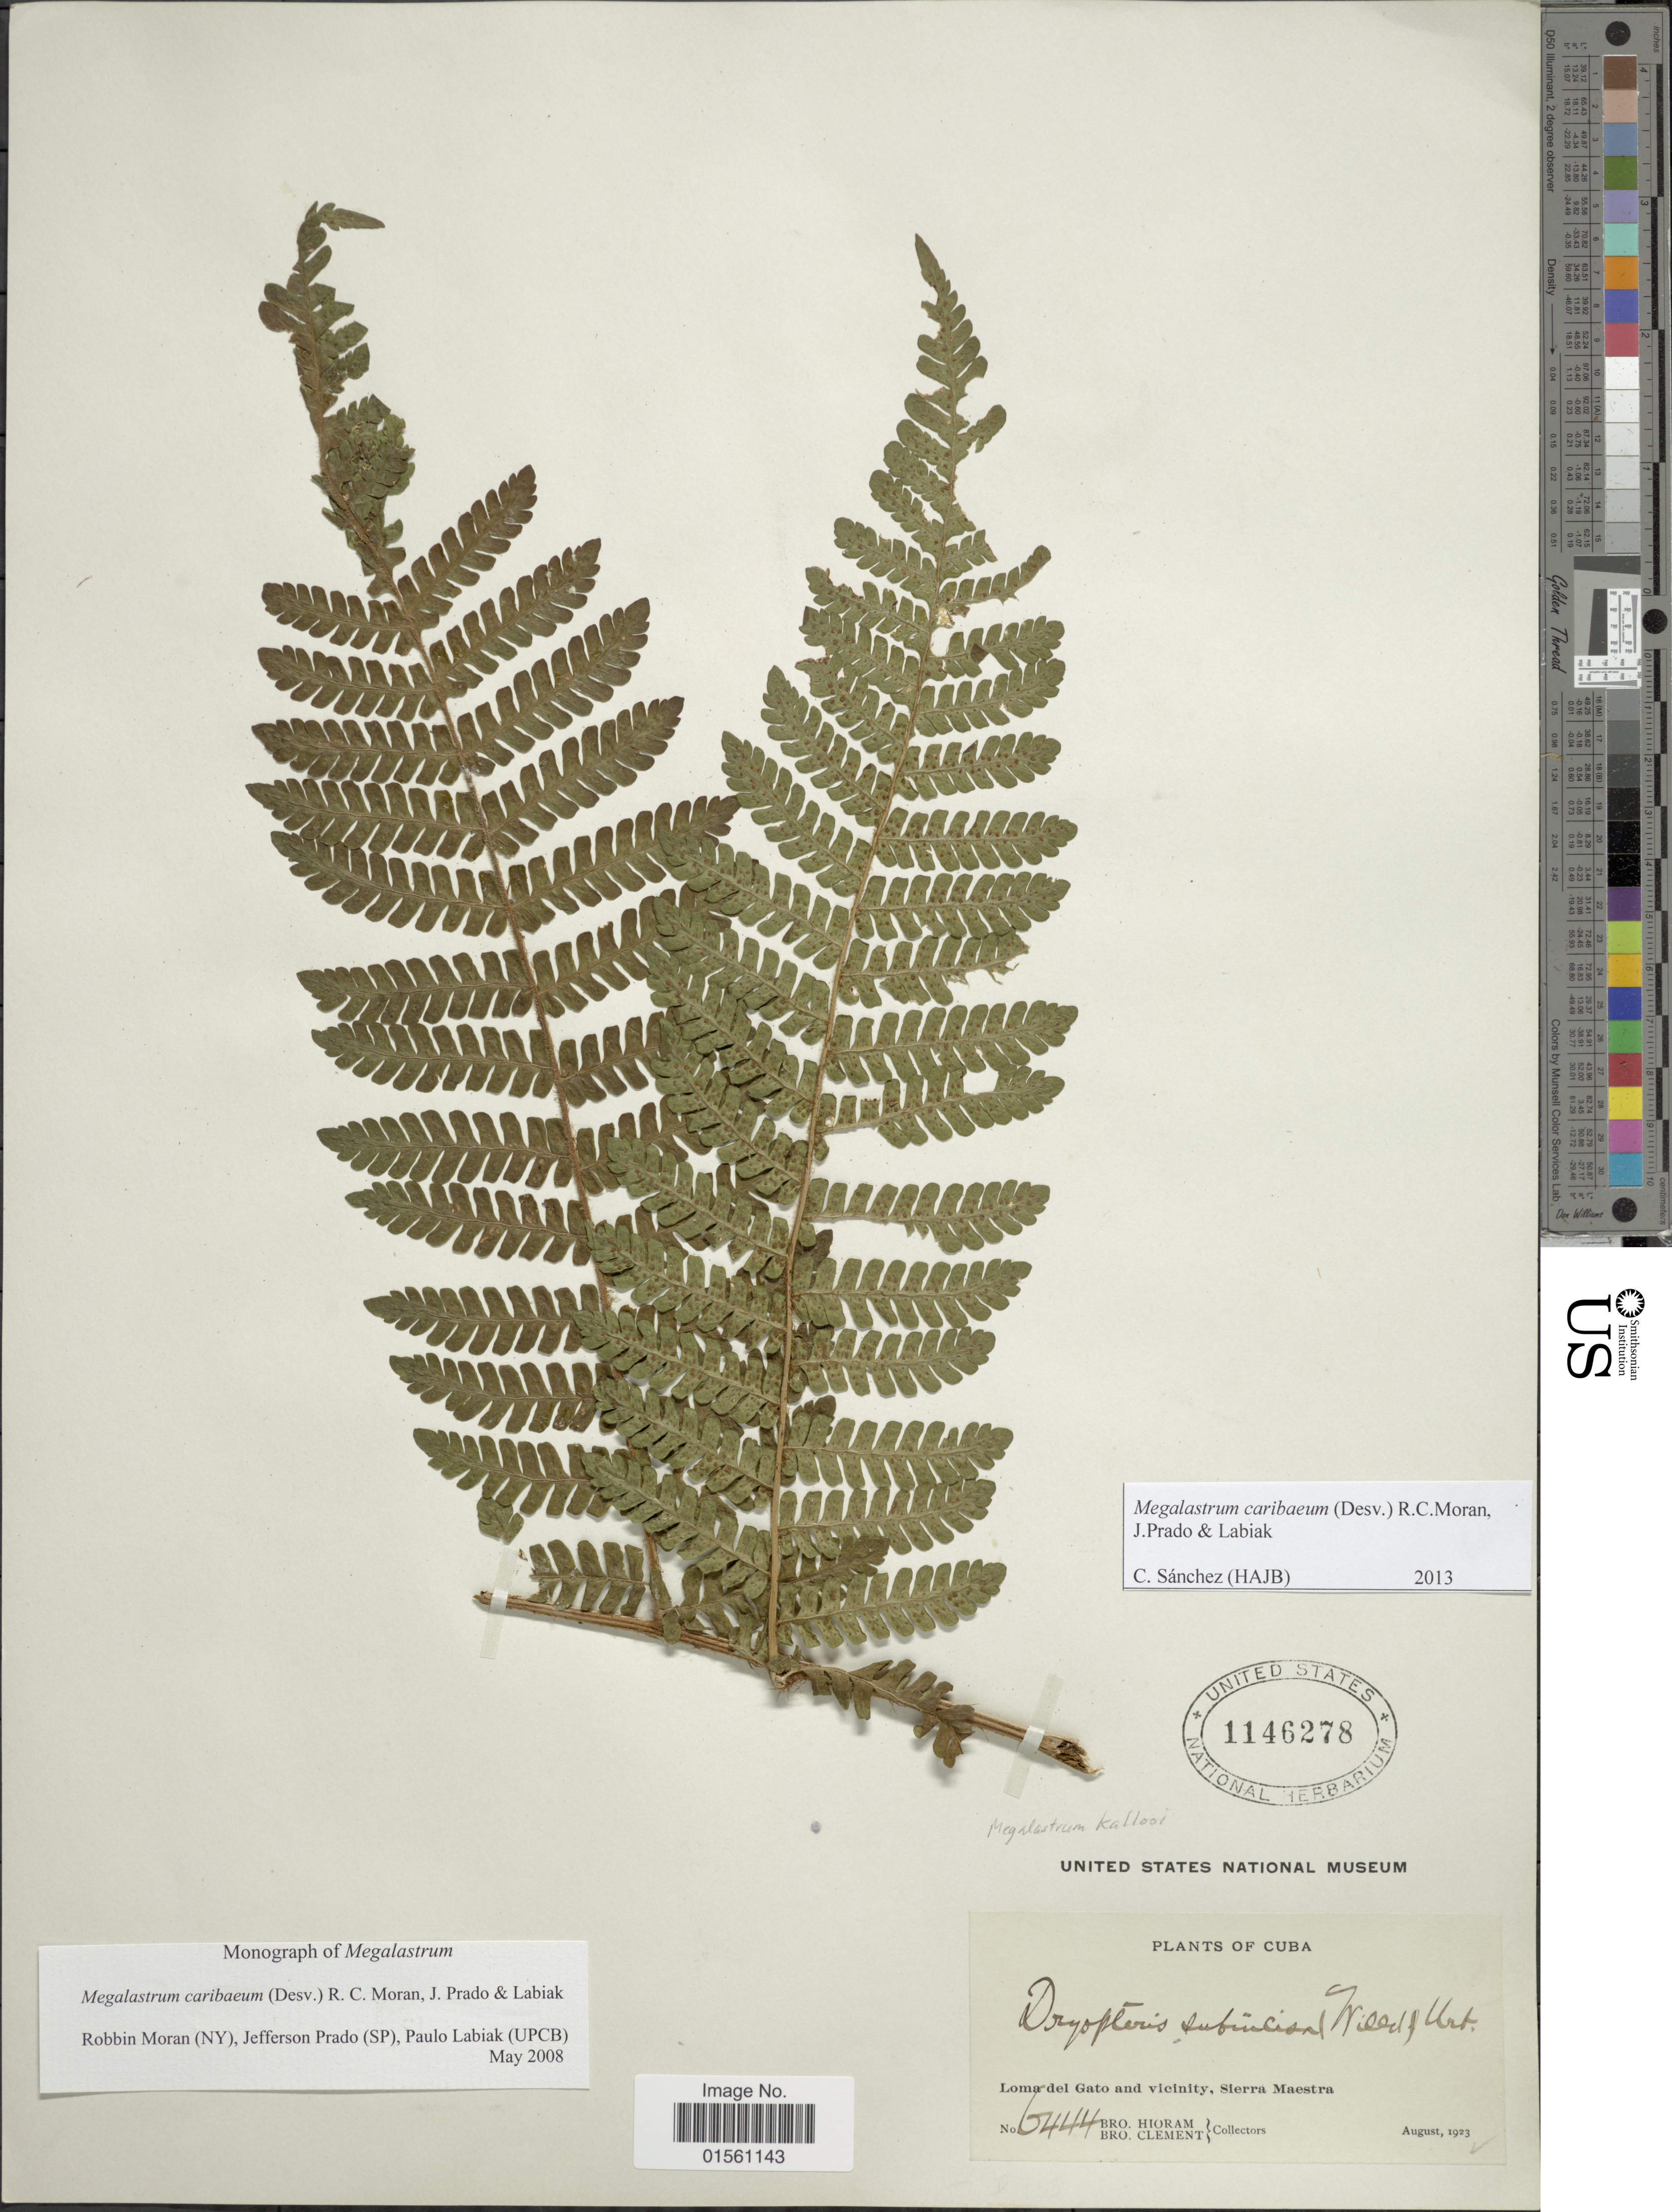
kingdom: Plantae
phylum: Tracheophyta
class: Polypodiopsida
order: Polypodiales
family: Dryopteridaceae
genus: Megalastrum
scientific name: Megalastrum caribaeum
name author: (Desv.) R.C. Moran et al.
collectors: Bro. Hioram & B. Clement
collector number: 6444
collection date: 1923-08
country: Cuba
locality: Loma del Gato and vicinity, Sierra Maestra.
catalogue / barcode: US 1146278